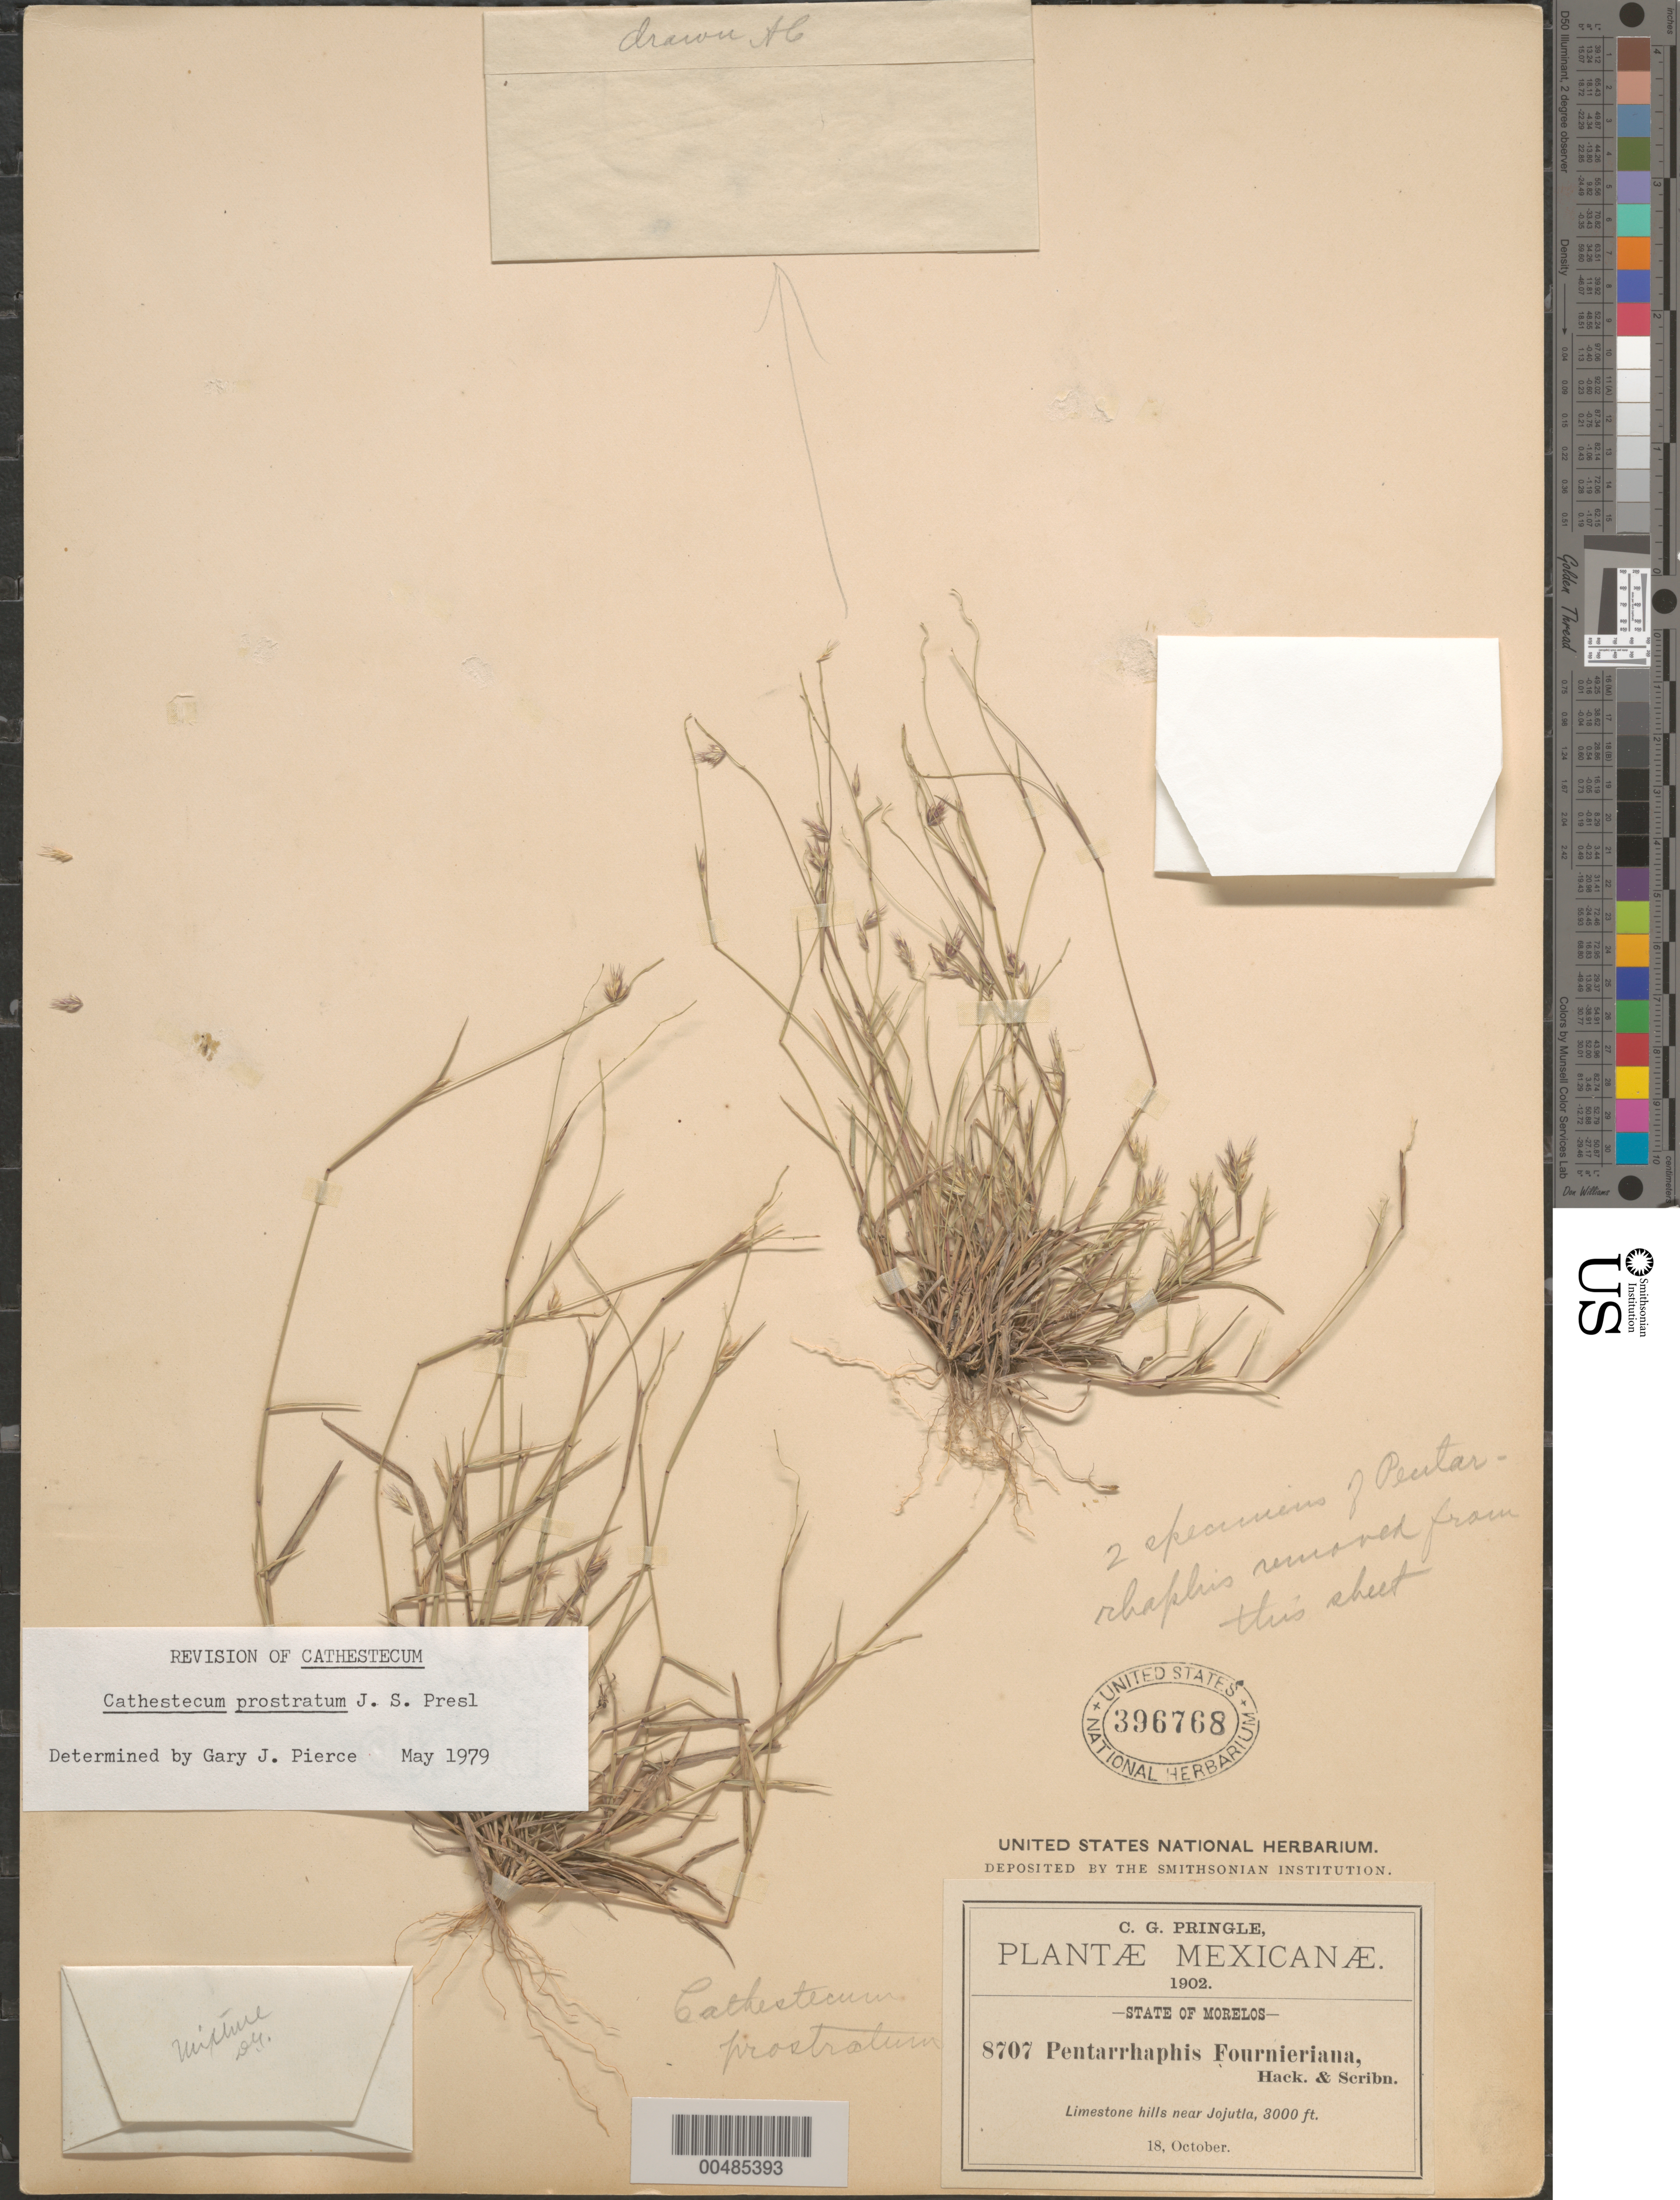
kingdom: Plantae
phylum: Tracheophyta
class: Liliopsida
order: Poales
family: Poaceae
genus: Cathestecum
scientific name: Cathestecum prostratum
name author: J. Presl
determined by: Pierce, G. J.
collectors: C. G. Pringle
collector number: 8707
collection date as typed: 18 Oct 1902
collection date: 1902-10-18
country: Mexico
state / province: Morelos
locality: Near Jojutla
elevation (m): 914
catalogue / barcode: US 396768